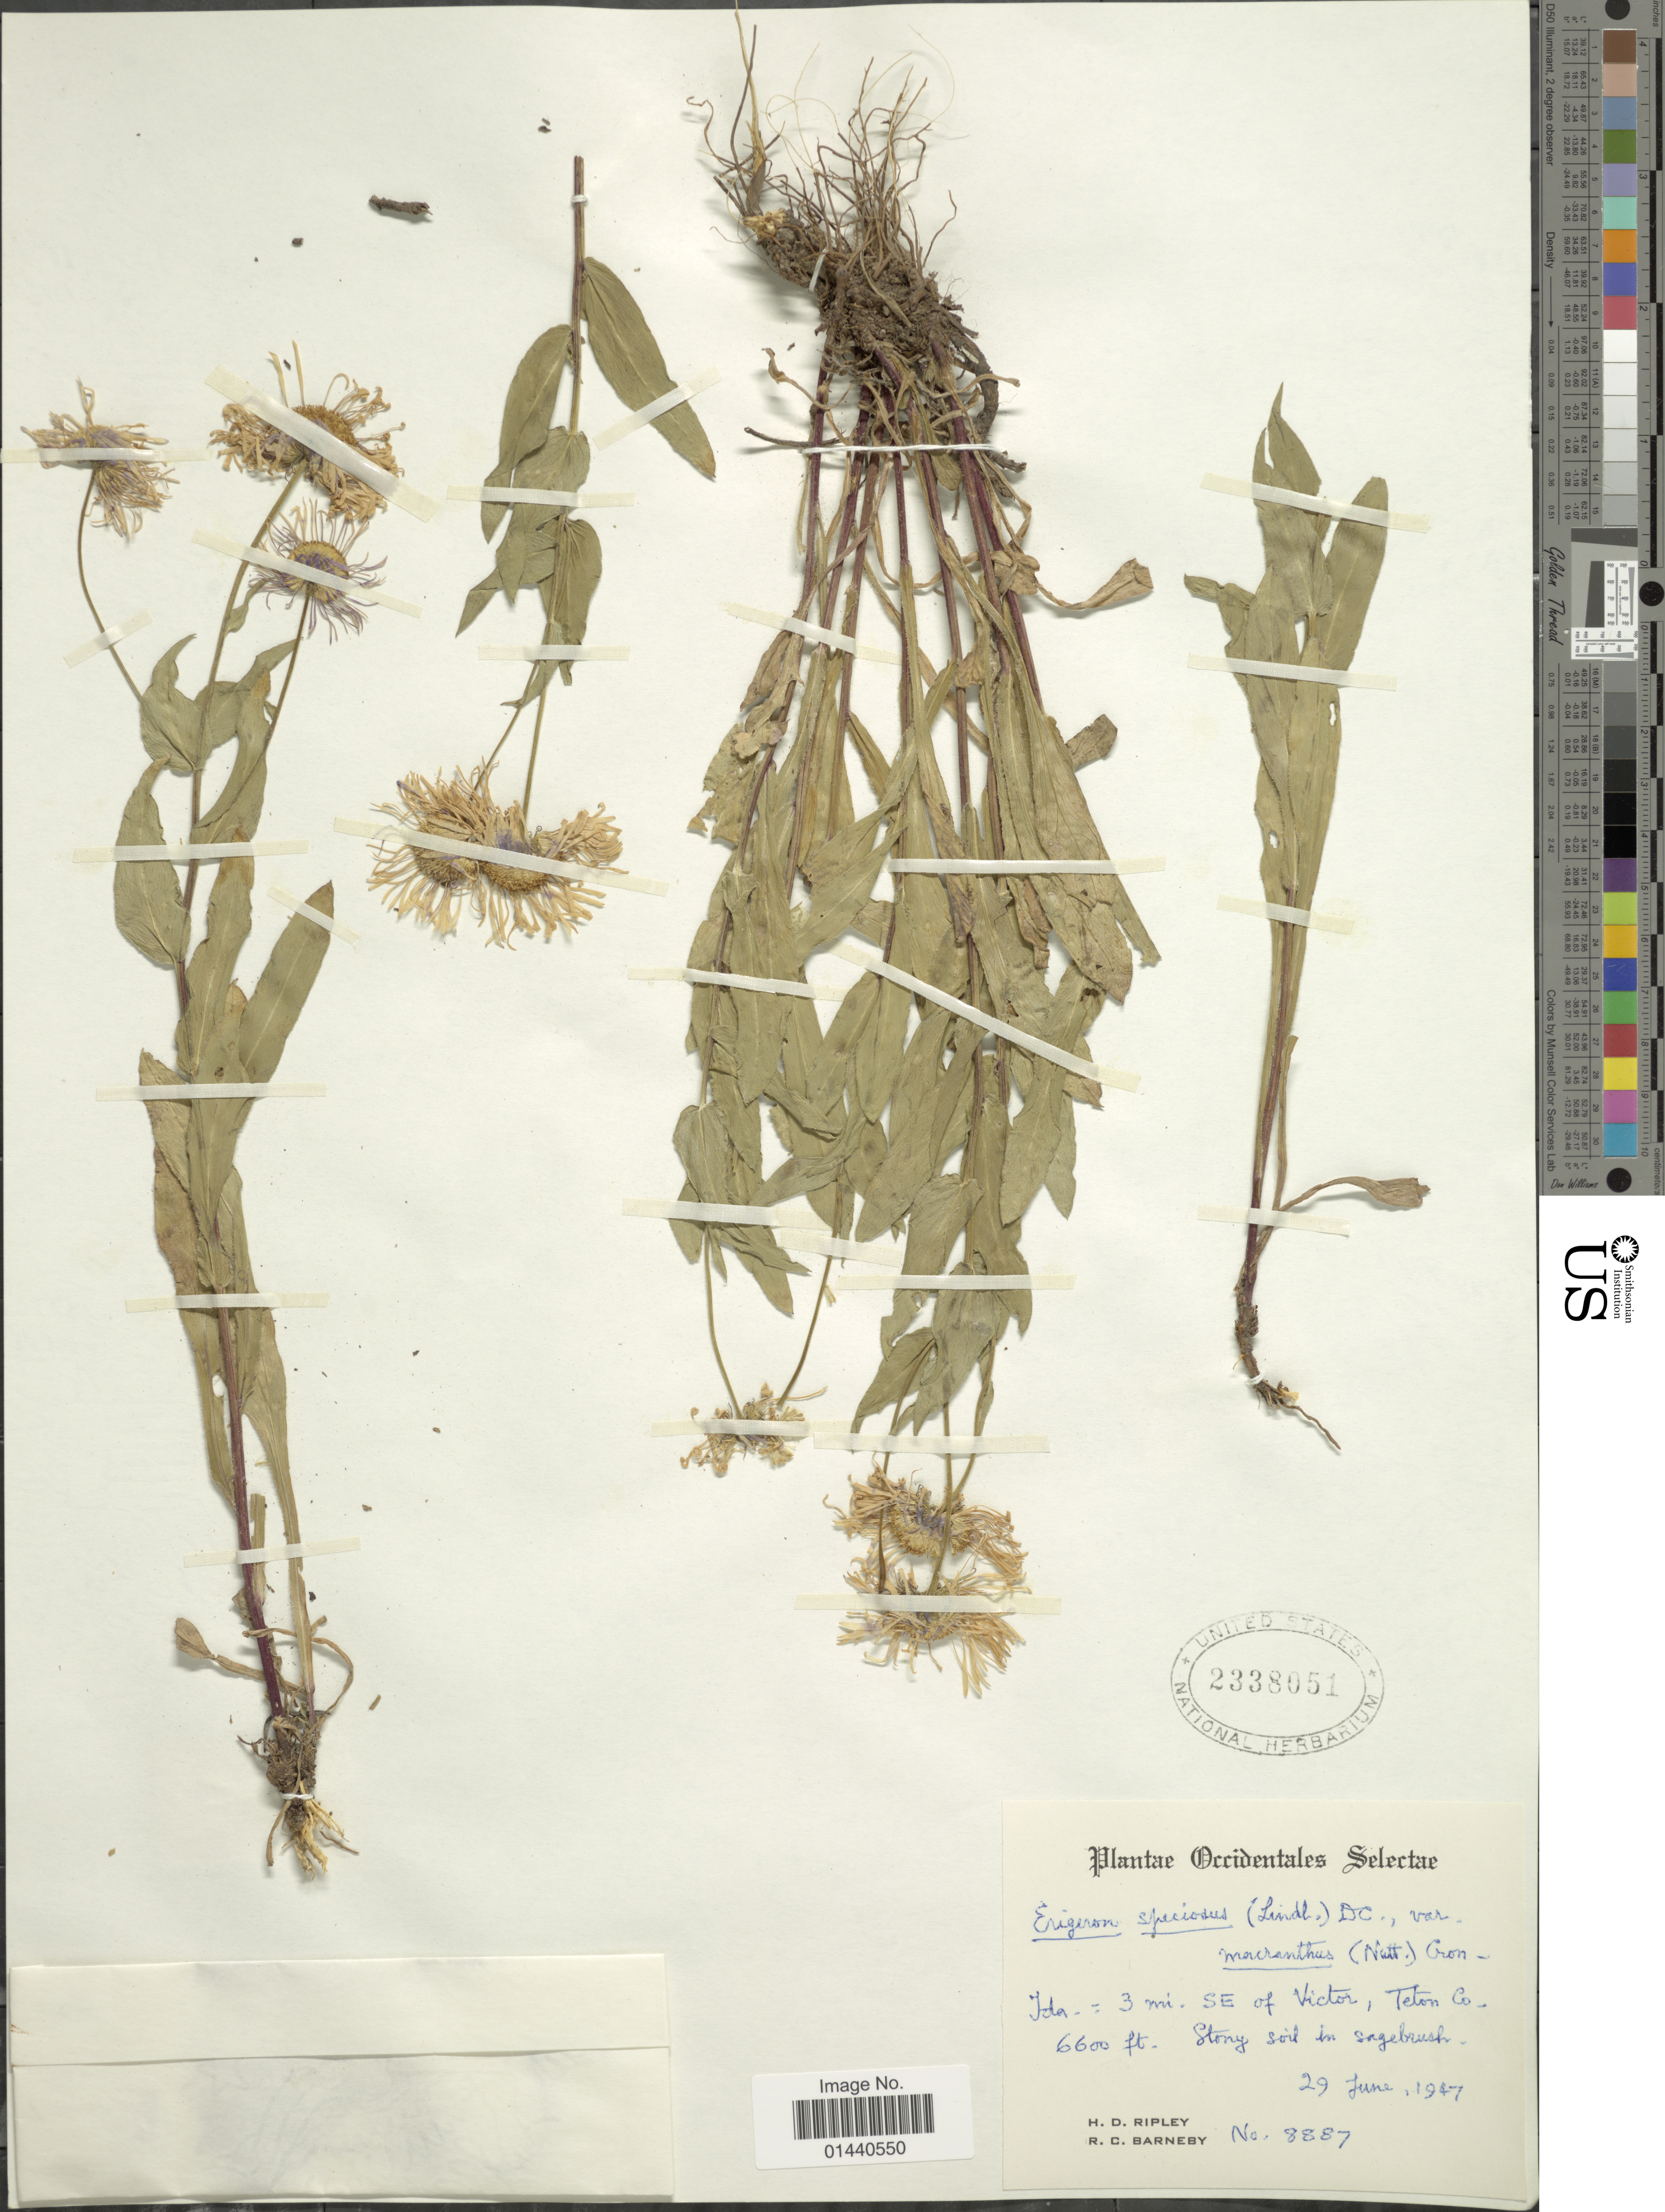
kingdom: Plantae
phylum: Tracheophyta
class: Magnoliopsida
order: Asterales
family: Asteraceae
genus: Erigeron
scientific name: Erigeron speciosus var. macranthus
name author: (Nutt.) Cronq.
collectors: H. Ripley & R. C. Barneby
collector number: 8887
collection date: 1947-06-29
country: United States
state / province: Idaho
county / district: Teton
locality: Ida.- 3 mi. SE of Victor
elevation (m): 2012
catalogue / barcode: US 2338051